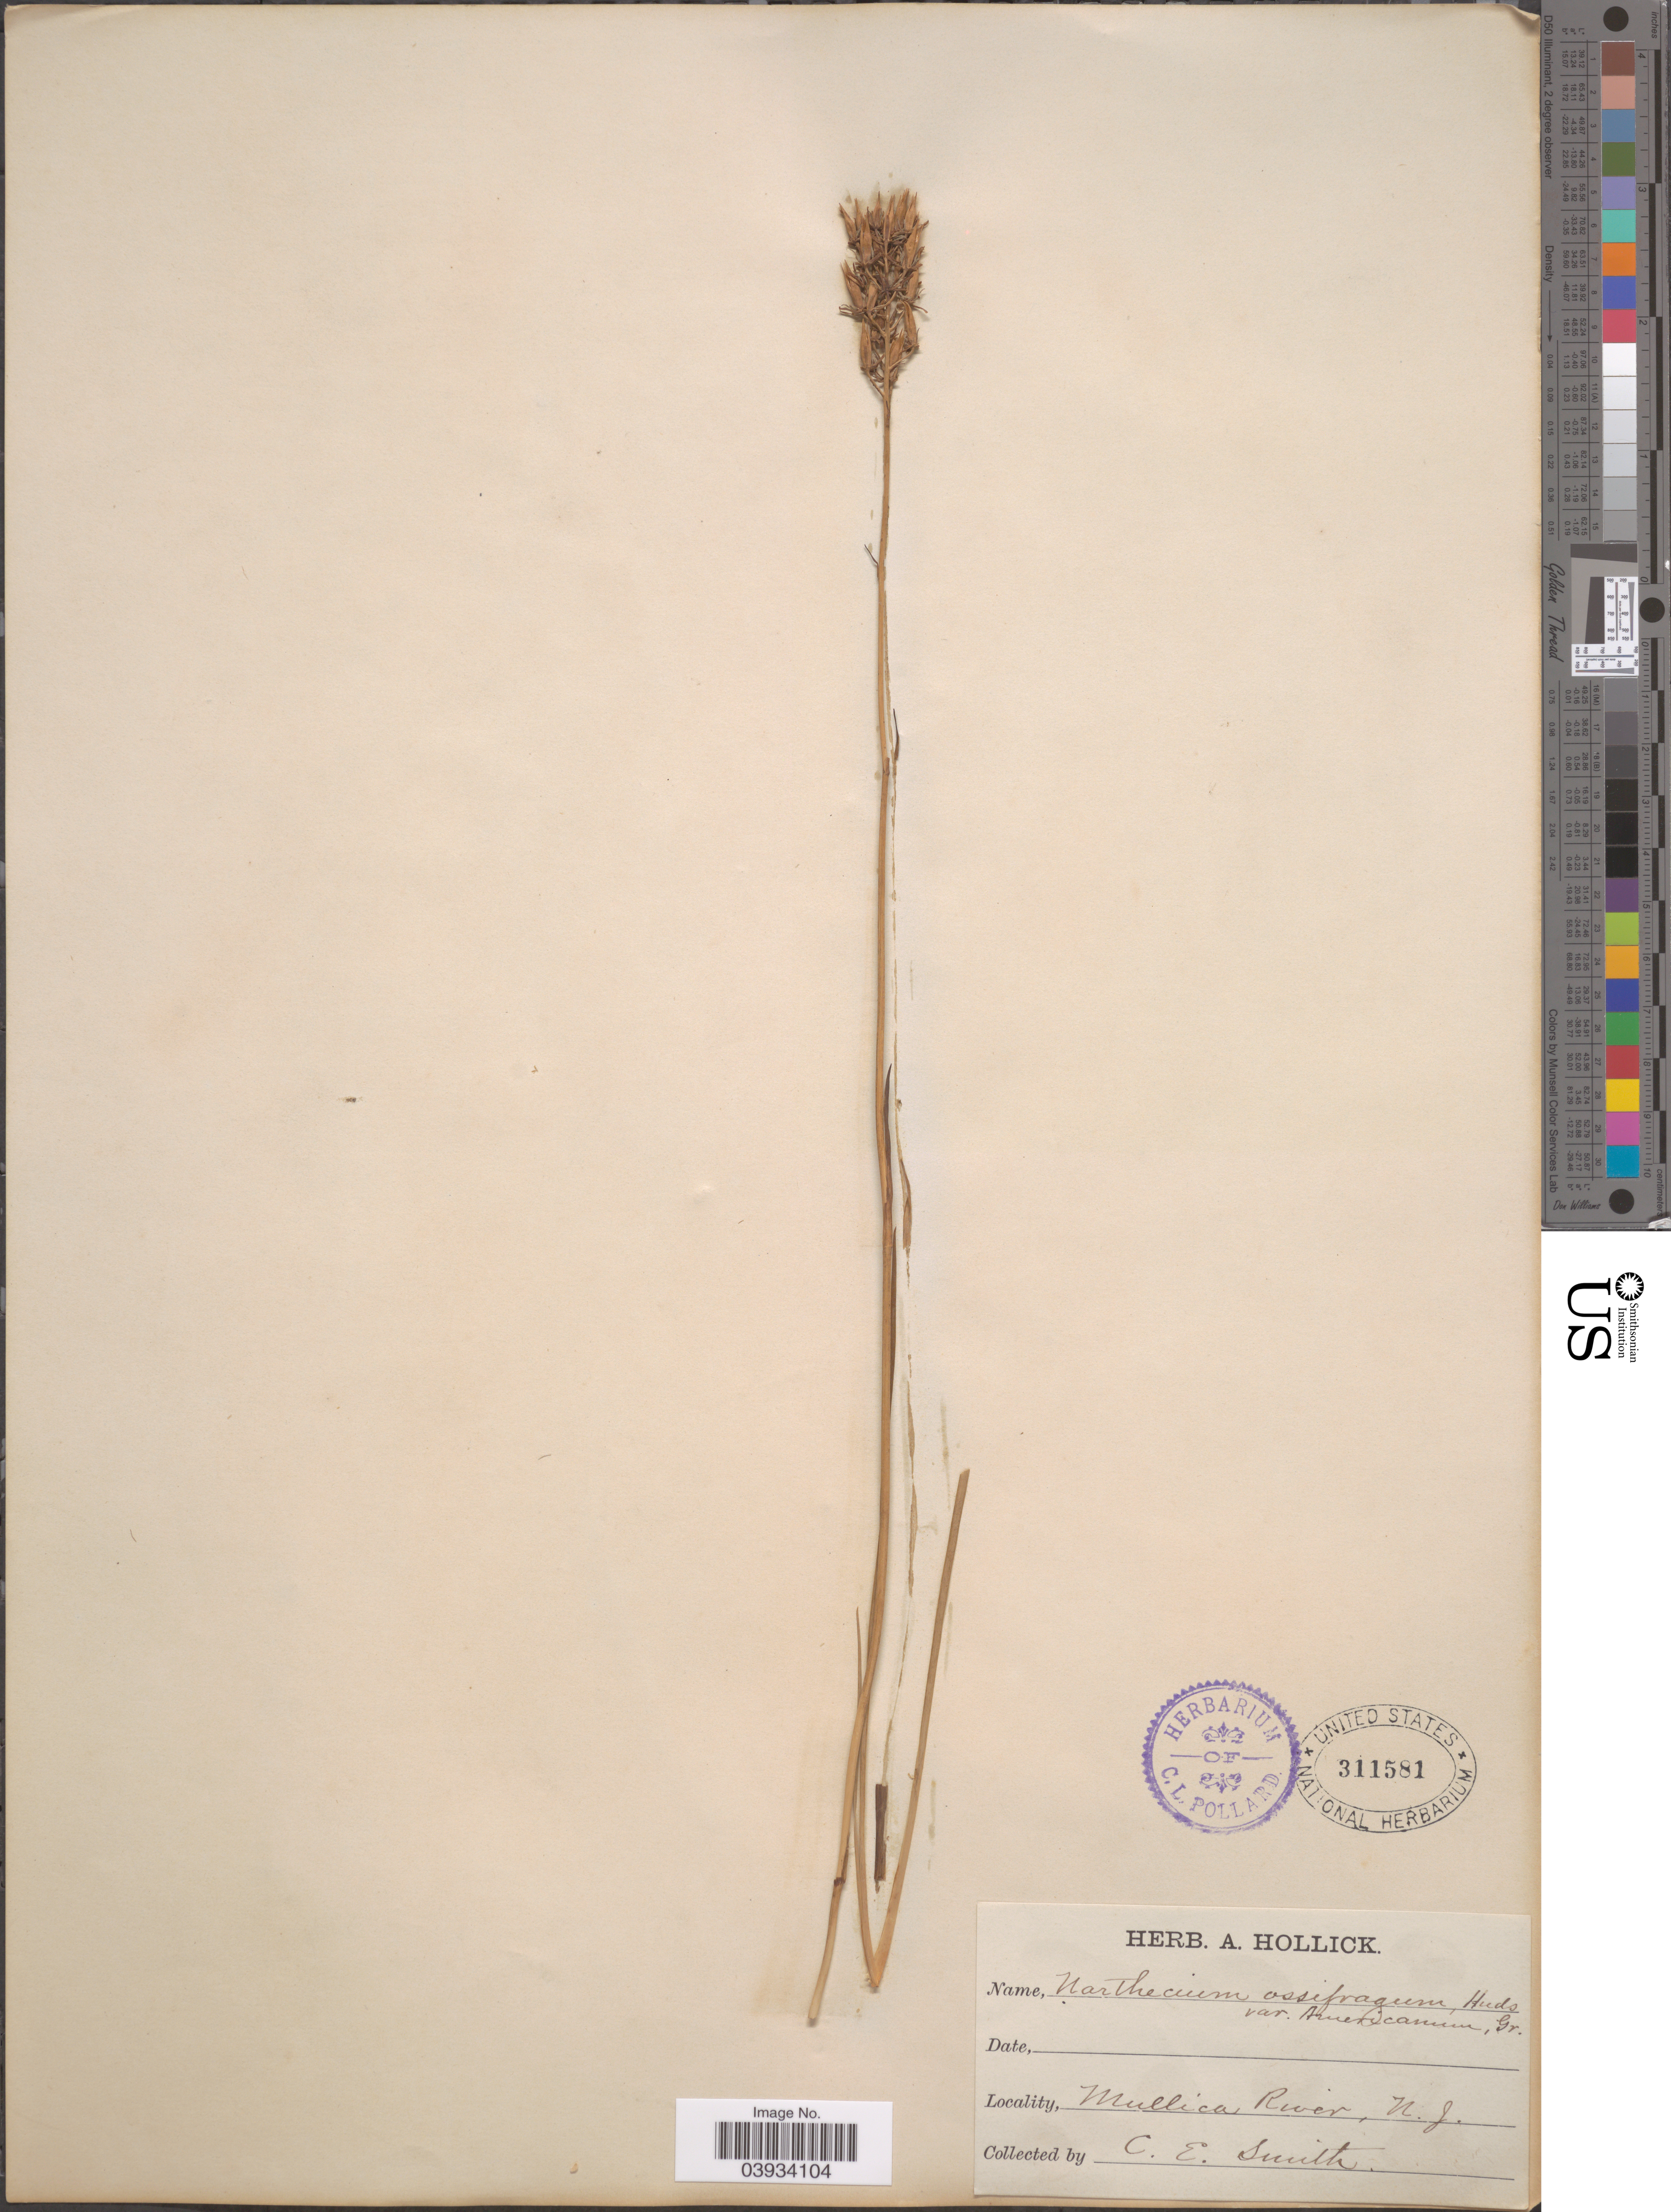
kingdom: Plantae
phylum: Tracheophyta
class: Liliopsida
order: Dioscoreales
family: Nartheciaceae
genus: Narthecium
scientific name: Narthecium americanum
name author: Ker Gawl.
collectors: C. E. Smith Jr.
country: United States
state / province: New Jersey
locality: Mullica River.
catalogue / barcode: US 311581